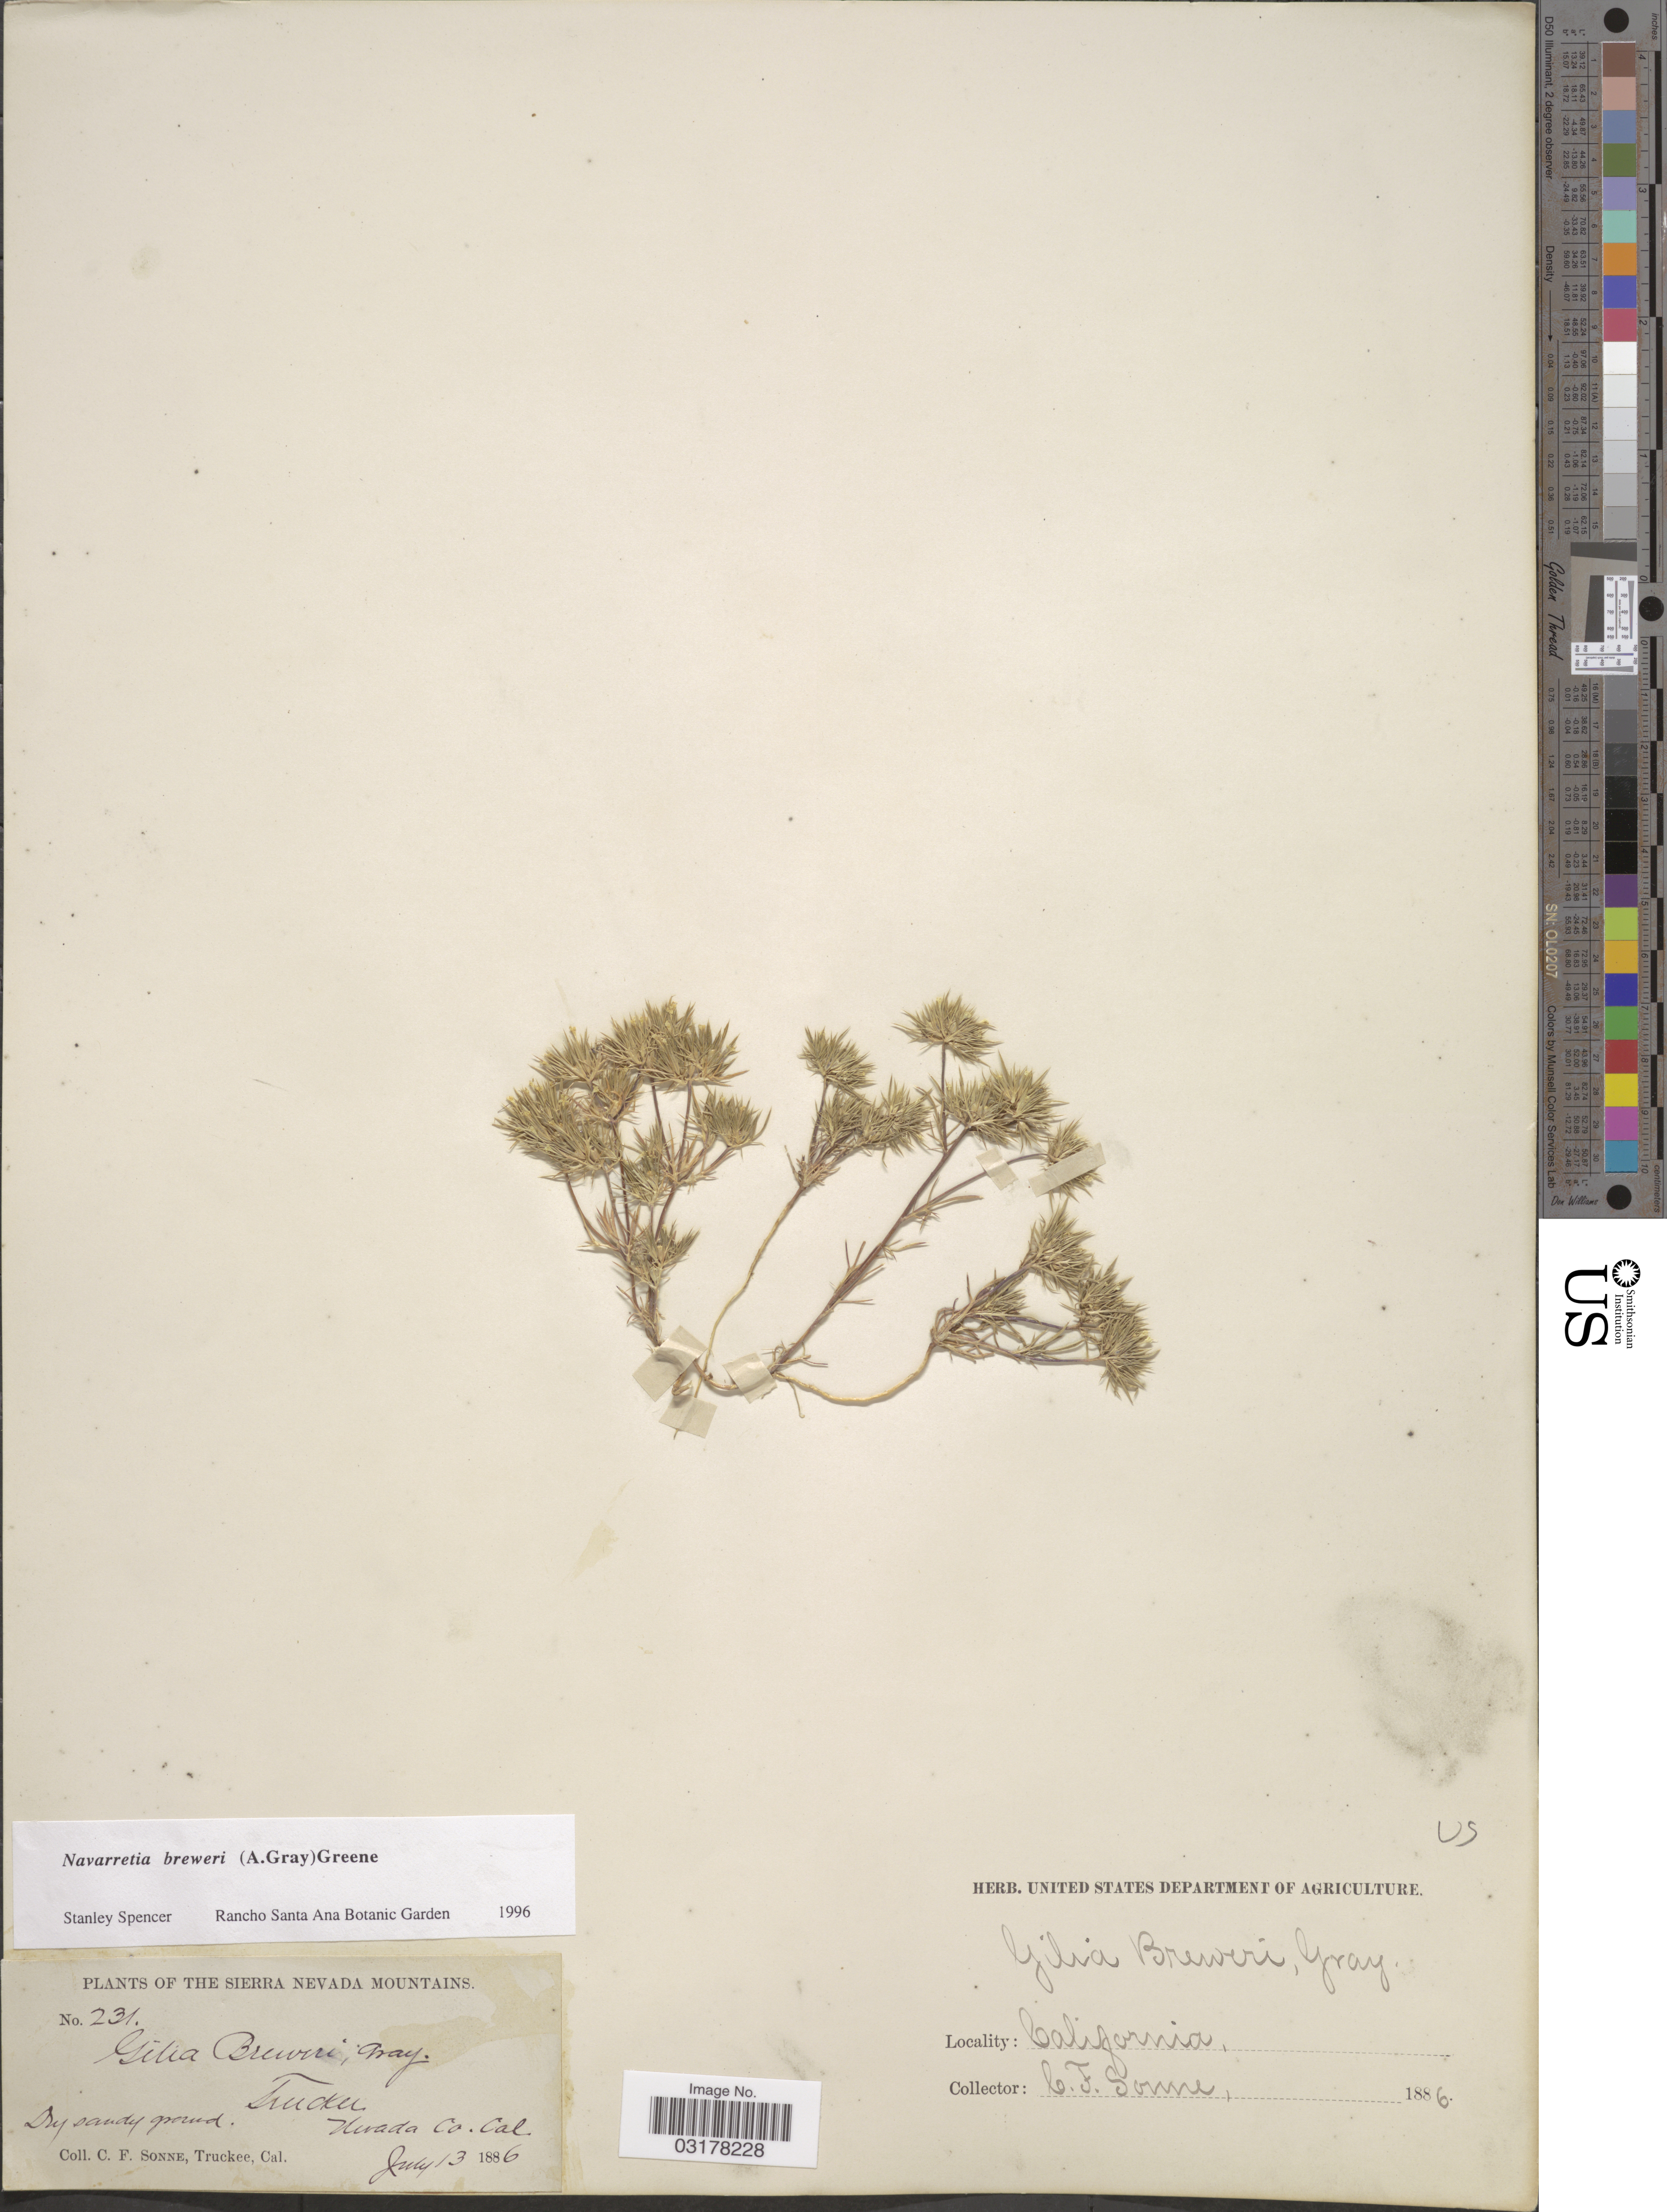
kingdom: Plantae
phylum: Tracheophyta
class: Magnoliopsida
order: Ericales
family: Polemoniaceae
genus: Navarretia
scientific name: Navarretia breweri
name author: (A. Gray) Greene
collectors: C. Sonne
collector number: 231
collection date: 1886-07-13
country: United States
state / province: California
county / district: Nevada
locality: The Sierra Nevada Mountains. Truckee. Nevada Co. Cal.